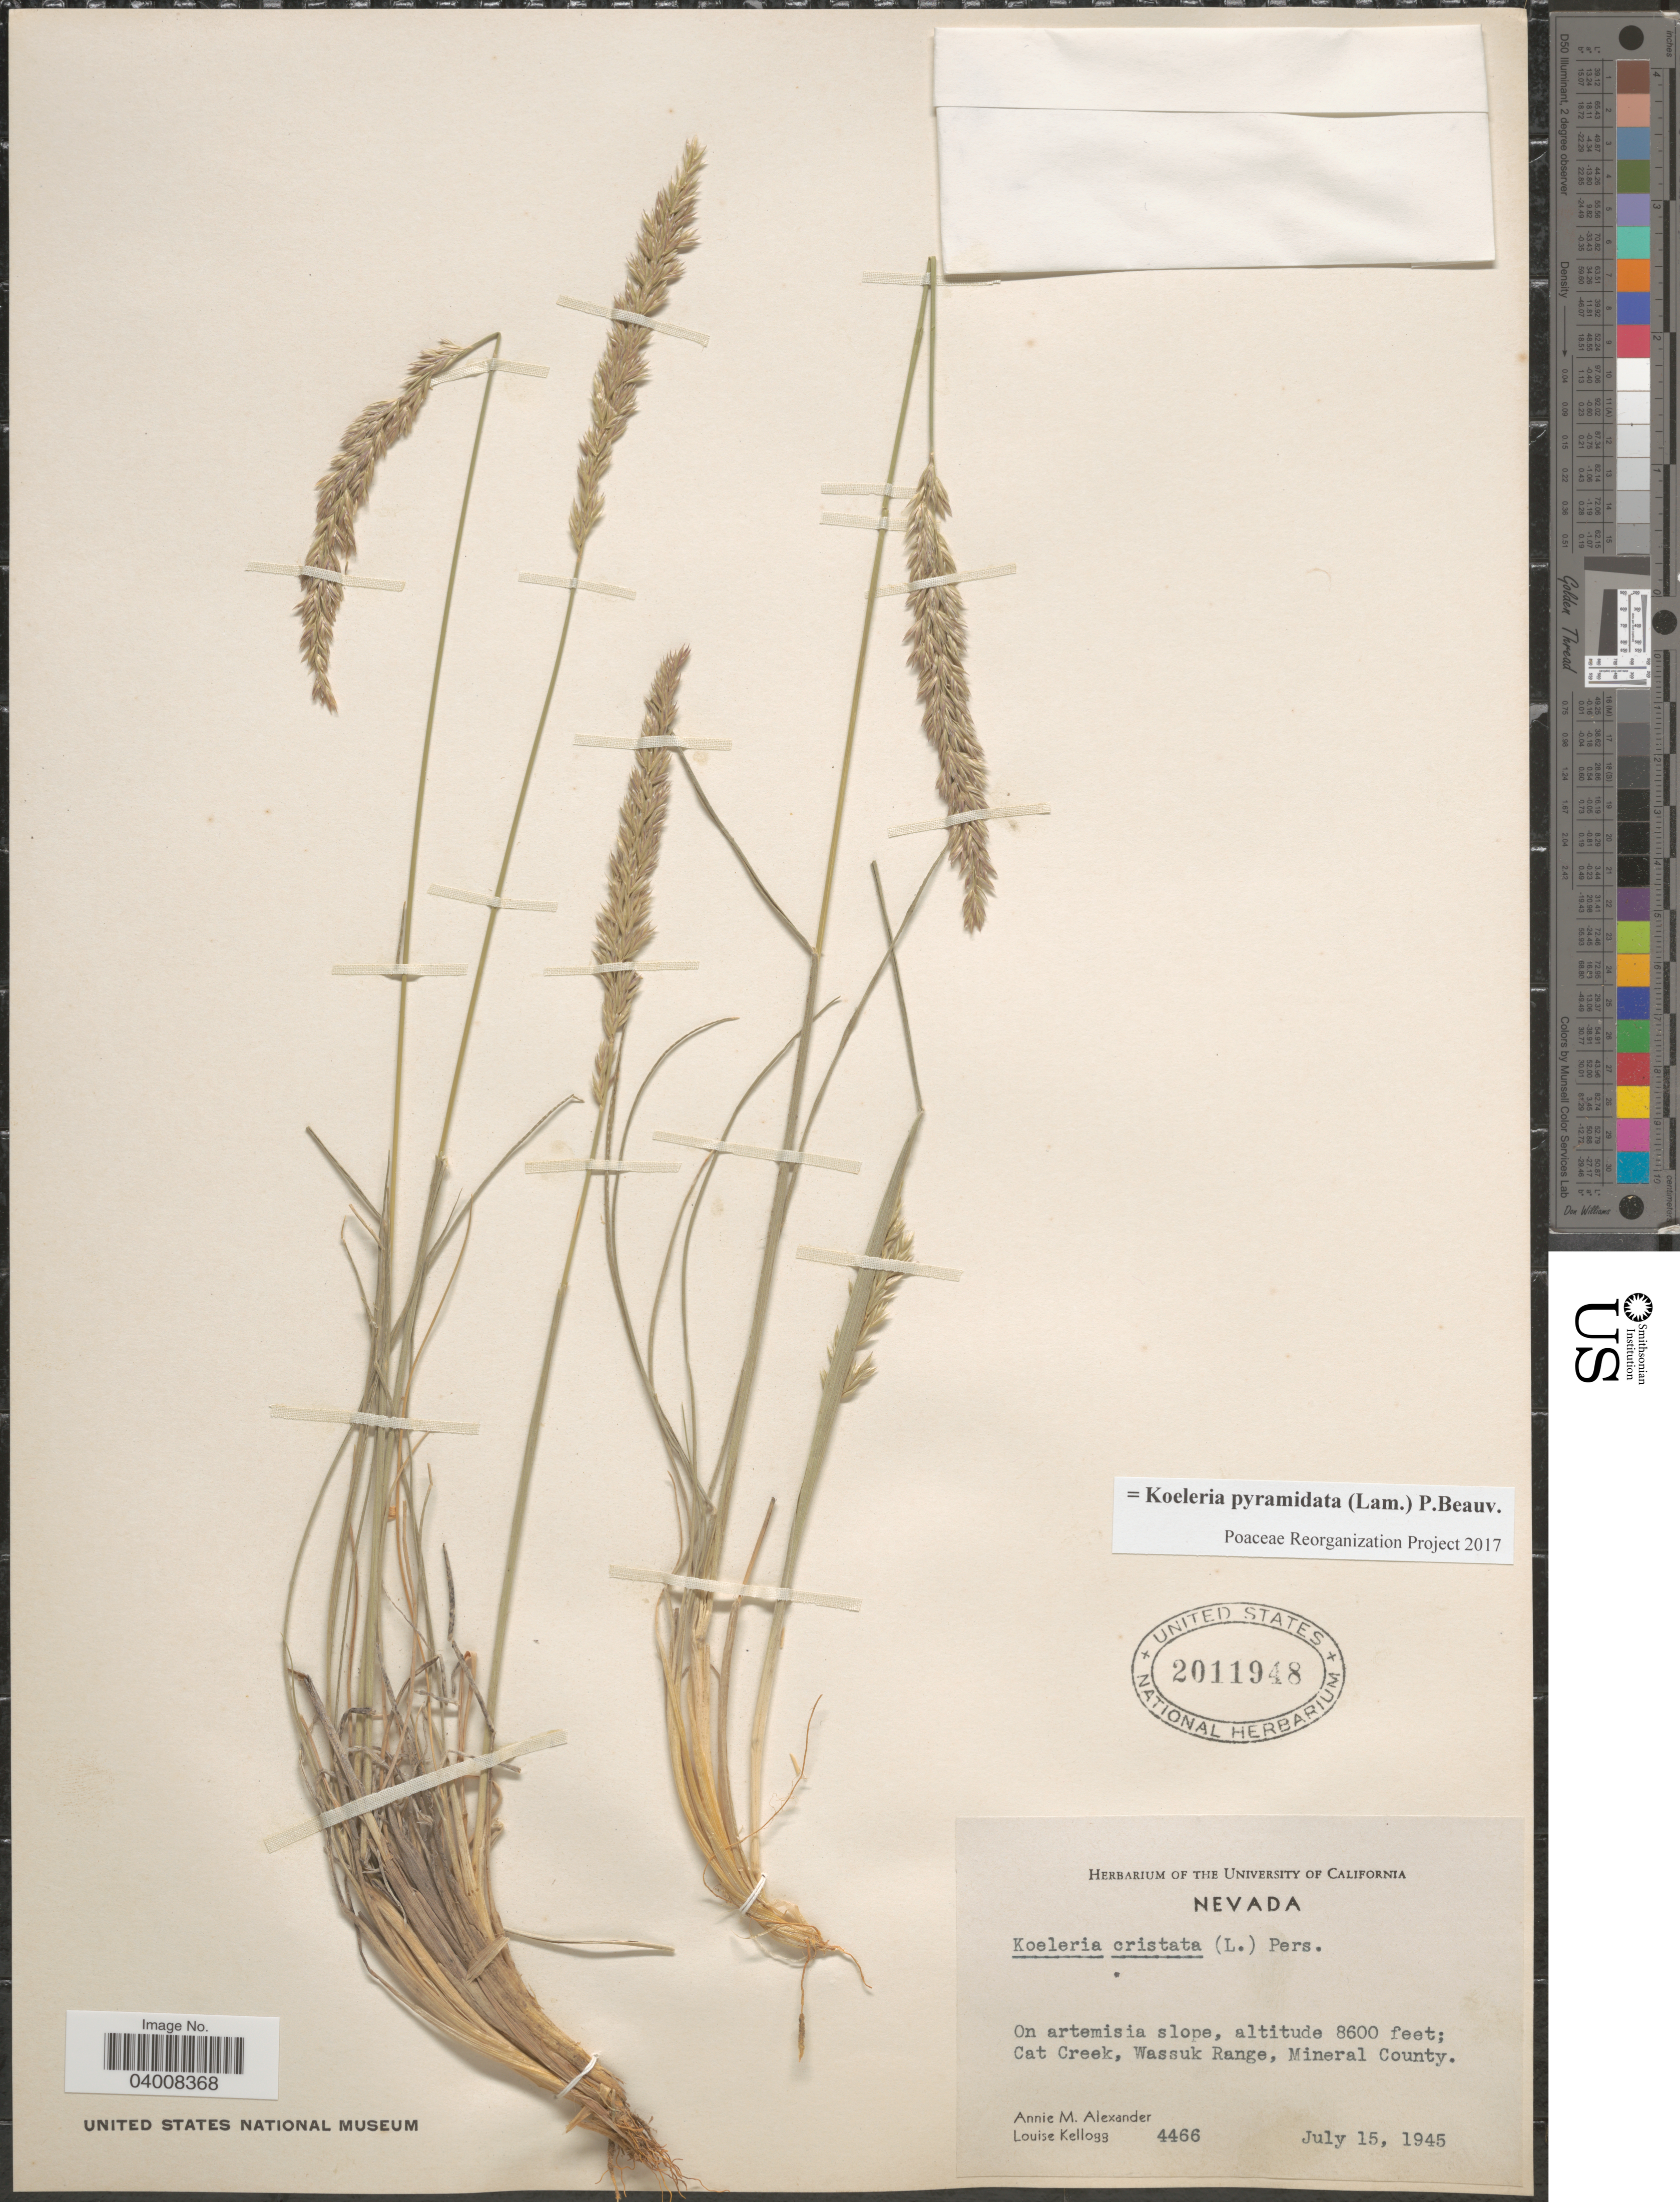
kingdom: Plantae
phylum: Tracheophyta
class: Liliopsida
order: Poales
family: Poaceae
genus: Koeleria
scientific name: Koeleria pyramidata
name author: (Lam.) P. Beauv.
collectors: A. M. Alexander & L. Kellogg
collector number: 4466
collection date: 1945-07-15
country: United States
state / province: Nevada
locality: On artemisia slope, Cat Creek, Wassuk Range, Mineral County.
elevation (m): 2621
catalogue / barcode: US 2011948